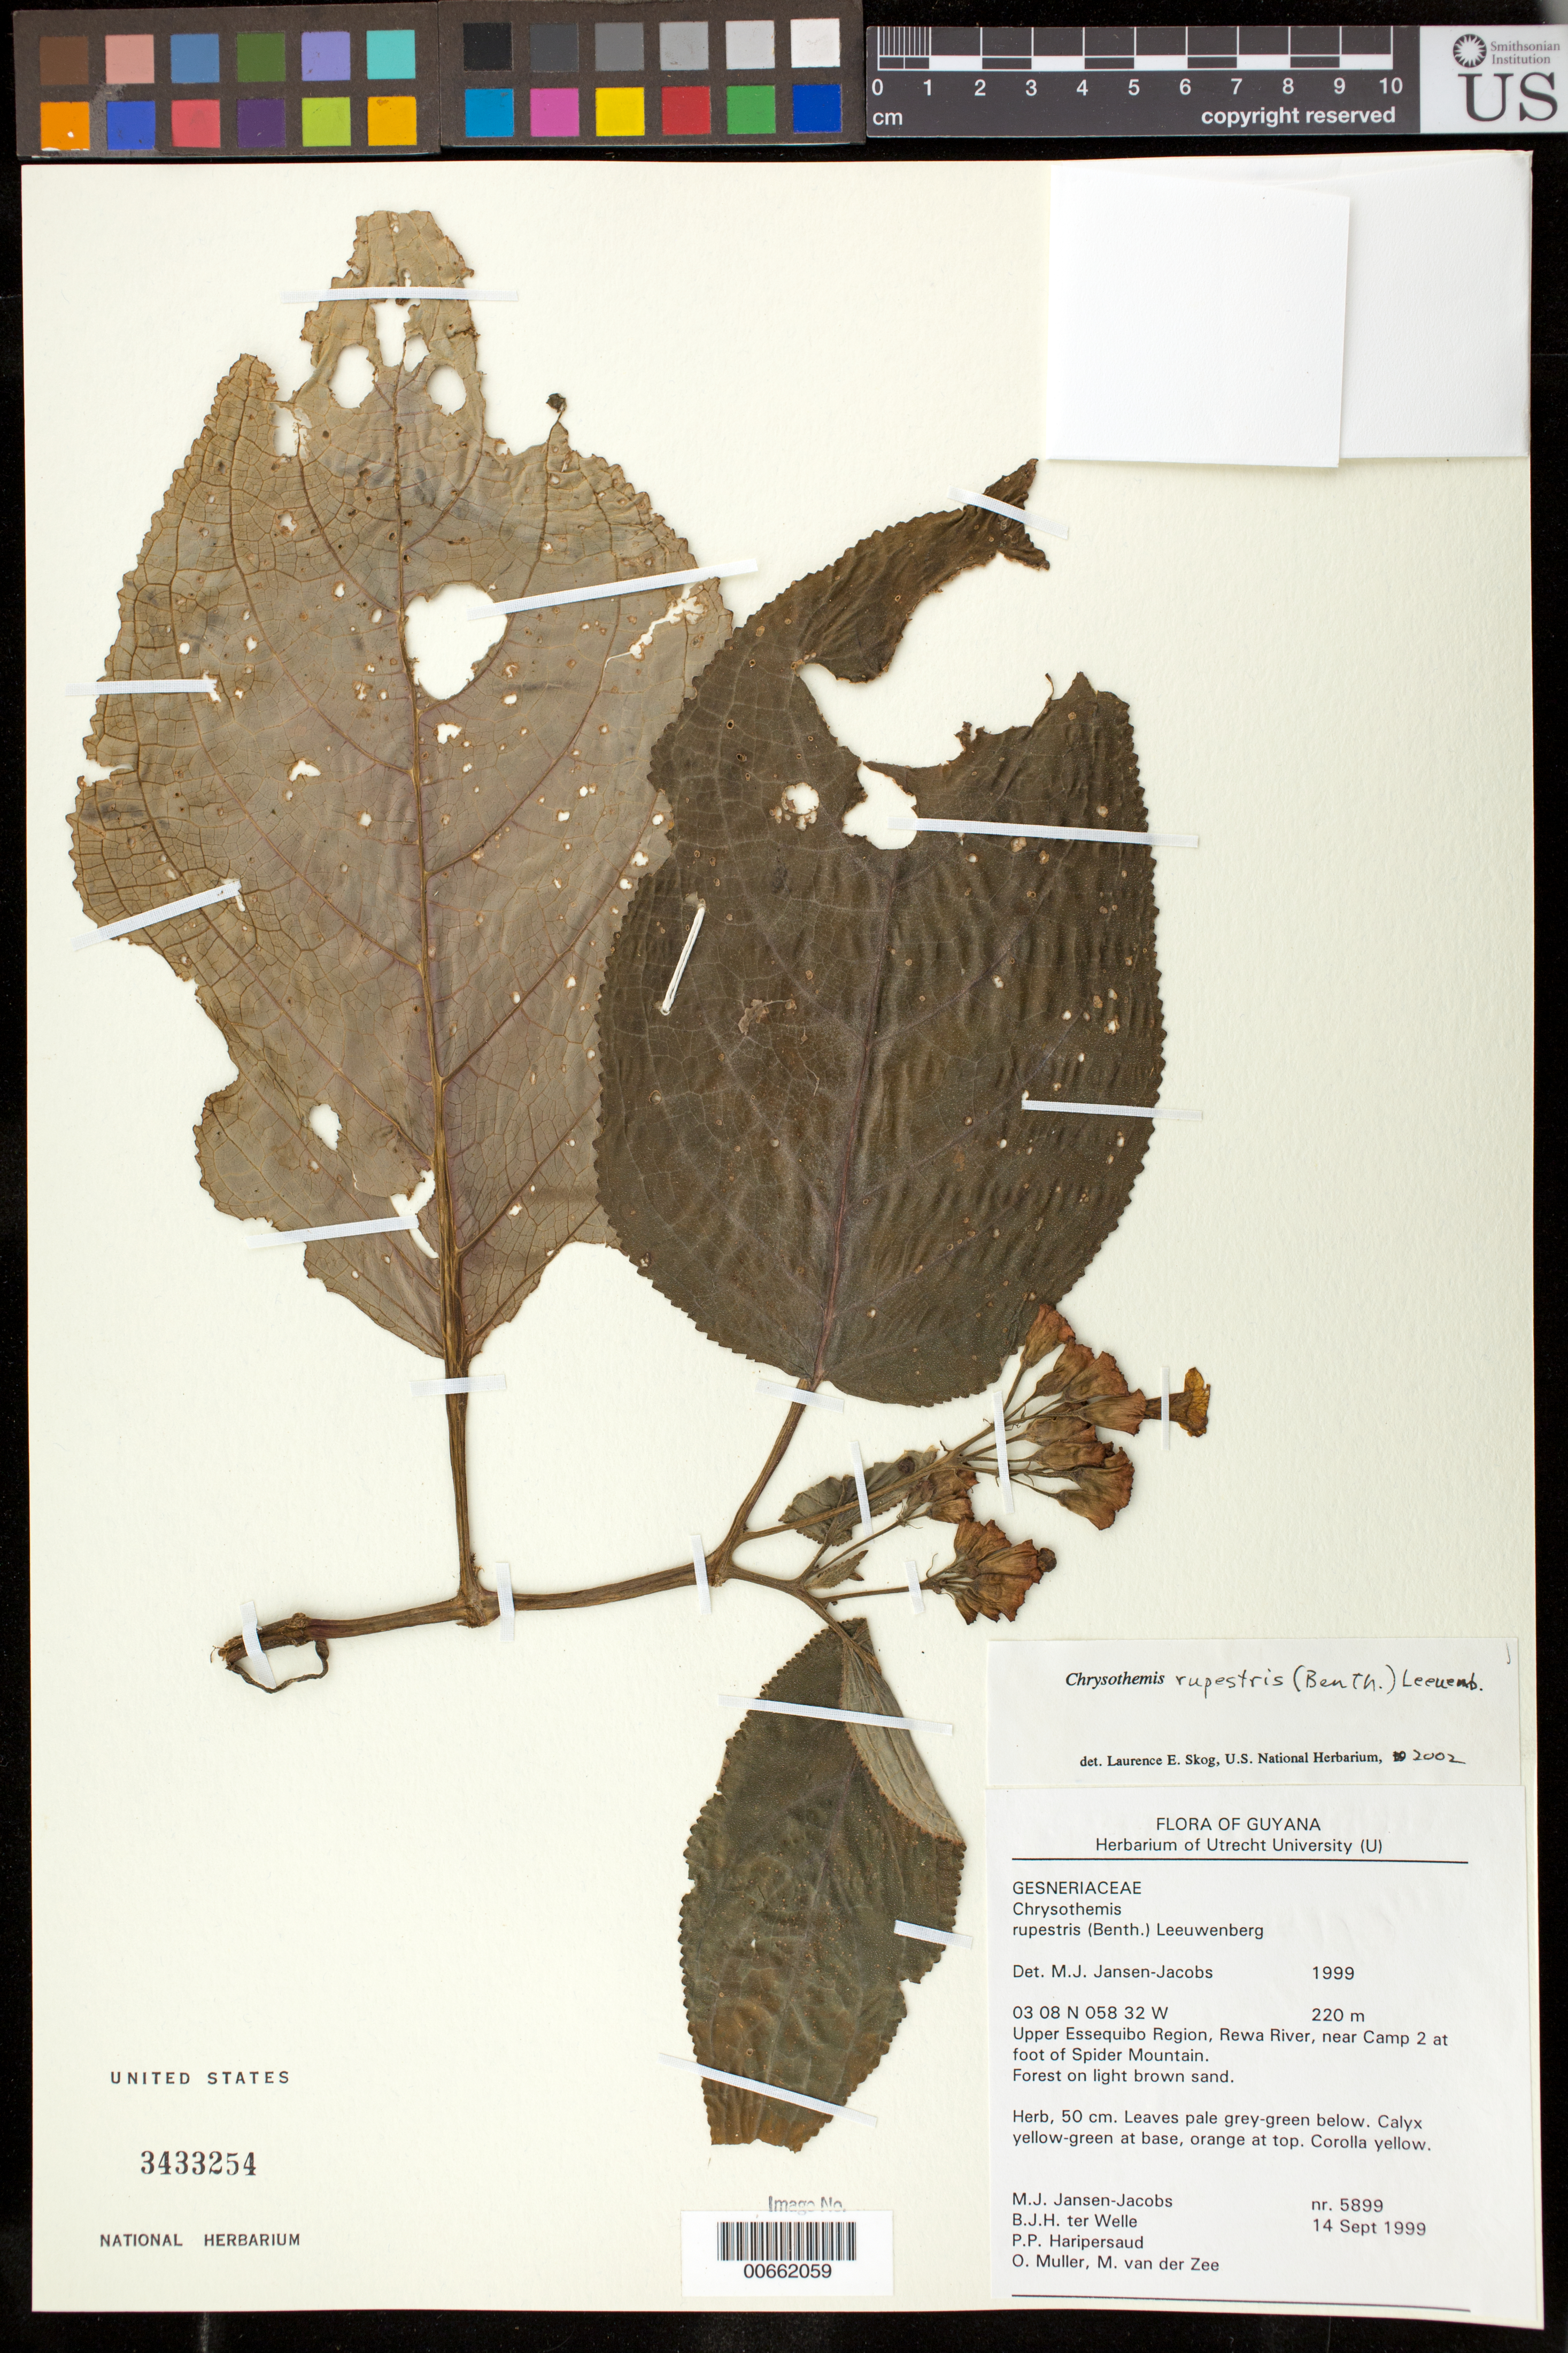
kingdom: Plantae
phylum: Tracheophyta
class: Magnoliopsida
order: Lamiales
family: Gesneriaceae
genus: Chrysothemis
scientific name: Chrysothemis rupestris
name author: (Benth.) Leeuwenb.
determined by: Skog, Laurence E.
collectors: M. J. Jansen-Jacobs, B. Welle, P. Haripersaud, O. Muller & M. van der Zee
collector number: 5899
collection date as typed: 14 Sep 1999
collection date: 1999-09-14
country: Guyana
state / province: U. Takutu-U. Essequibo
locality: Upper Essequibo Region, Rewa River, near Camp 2 at foot of Spider Mountain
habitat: Forest on light brown sand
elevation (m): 220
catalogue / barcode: US 3433254